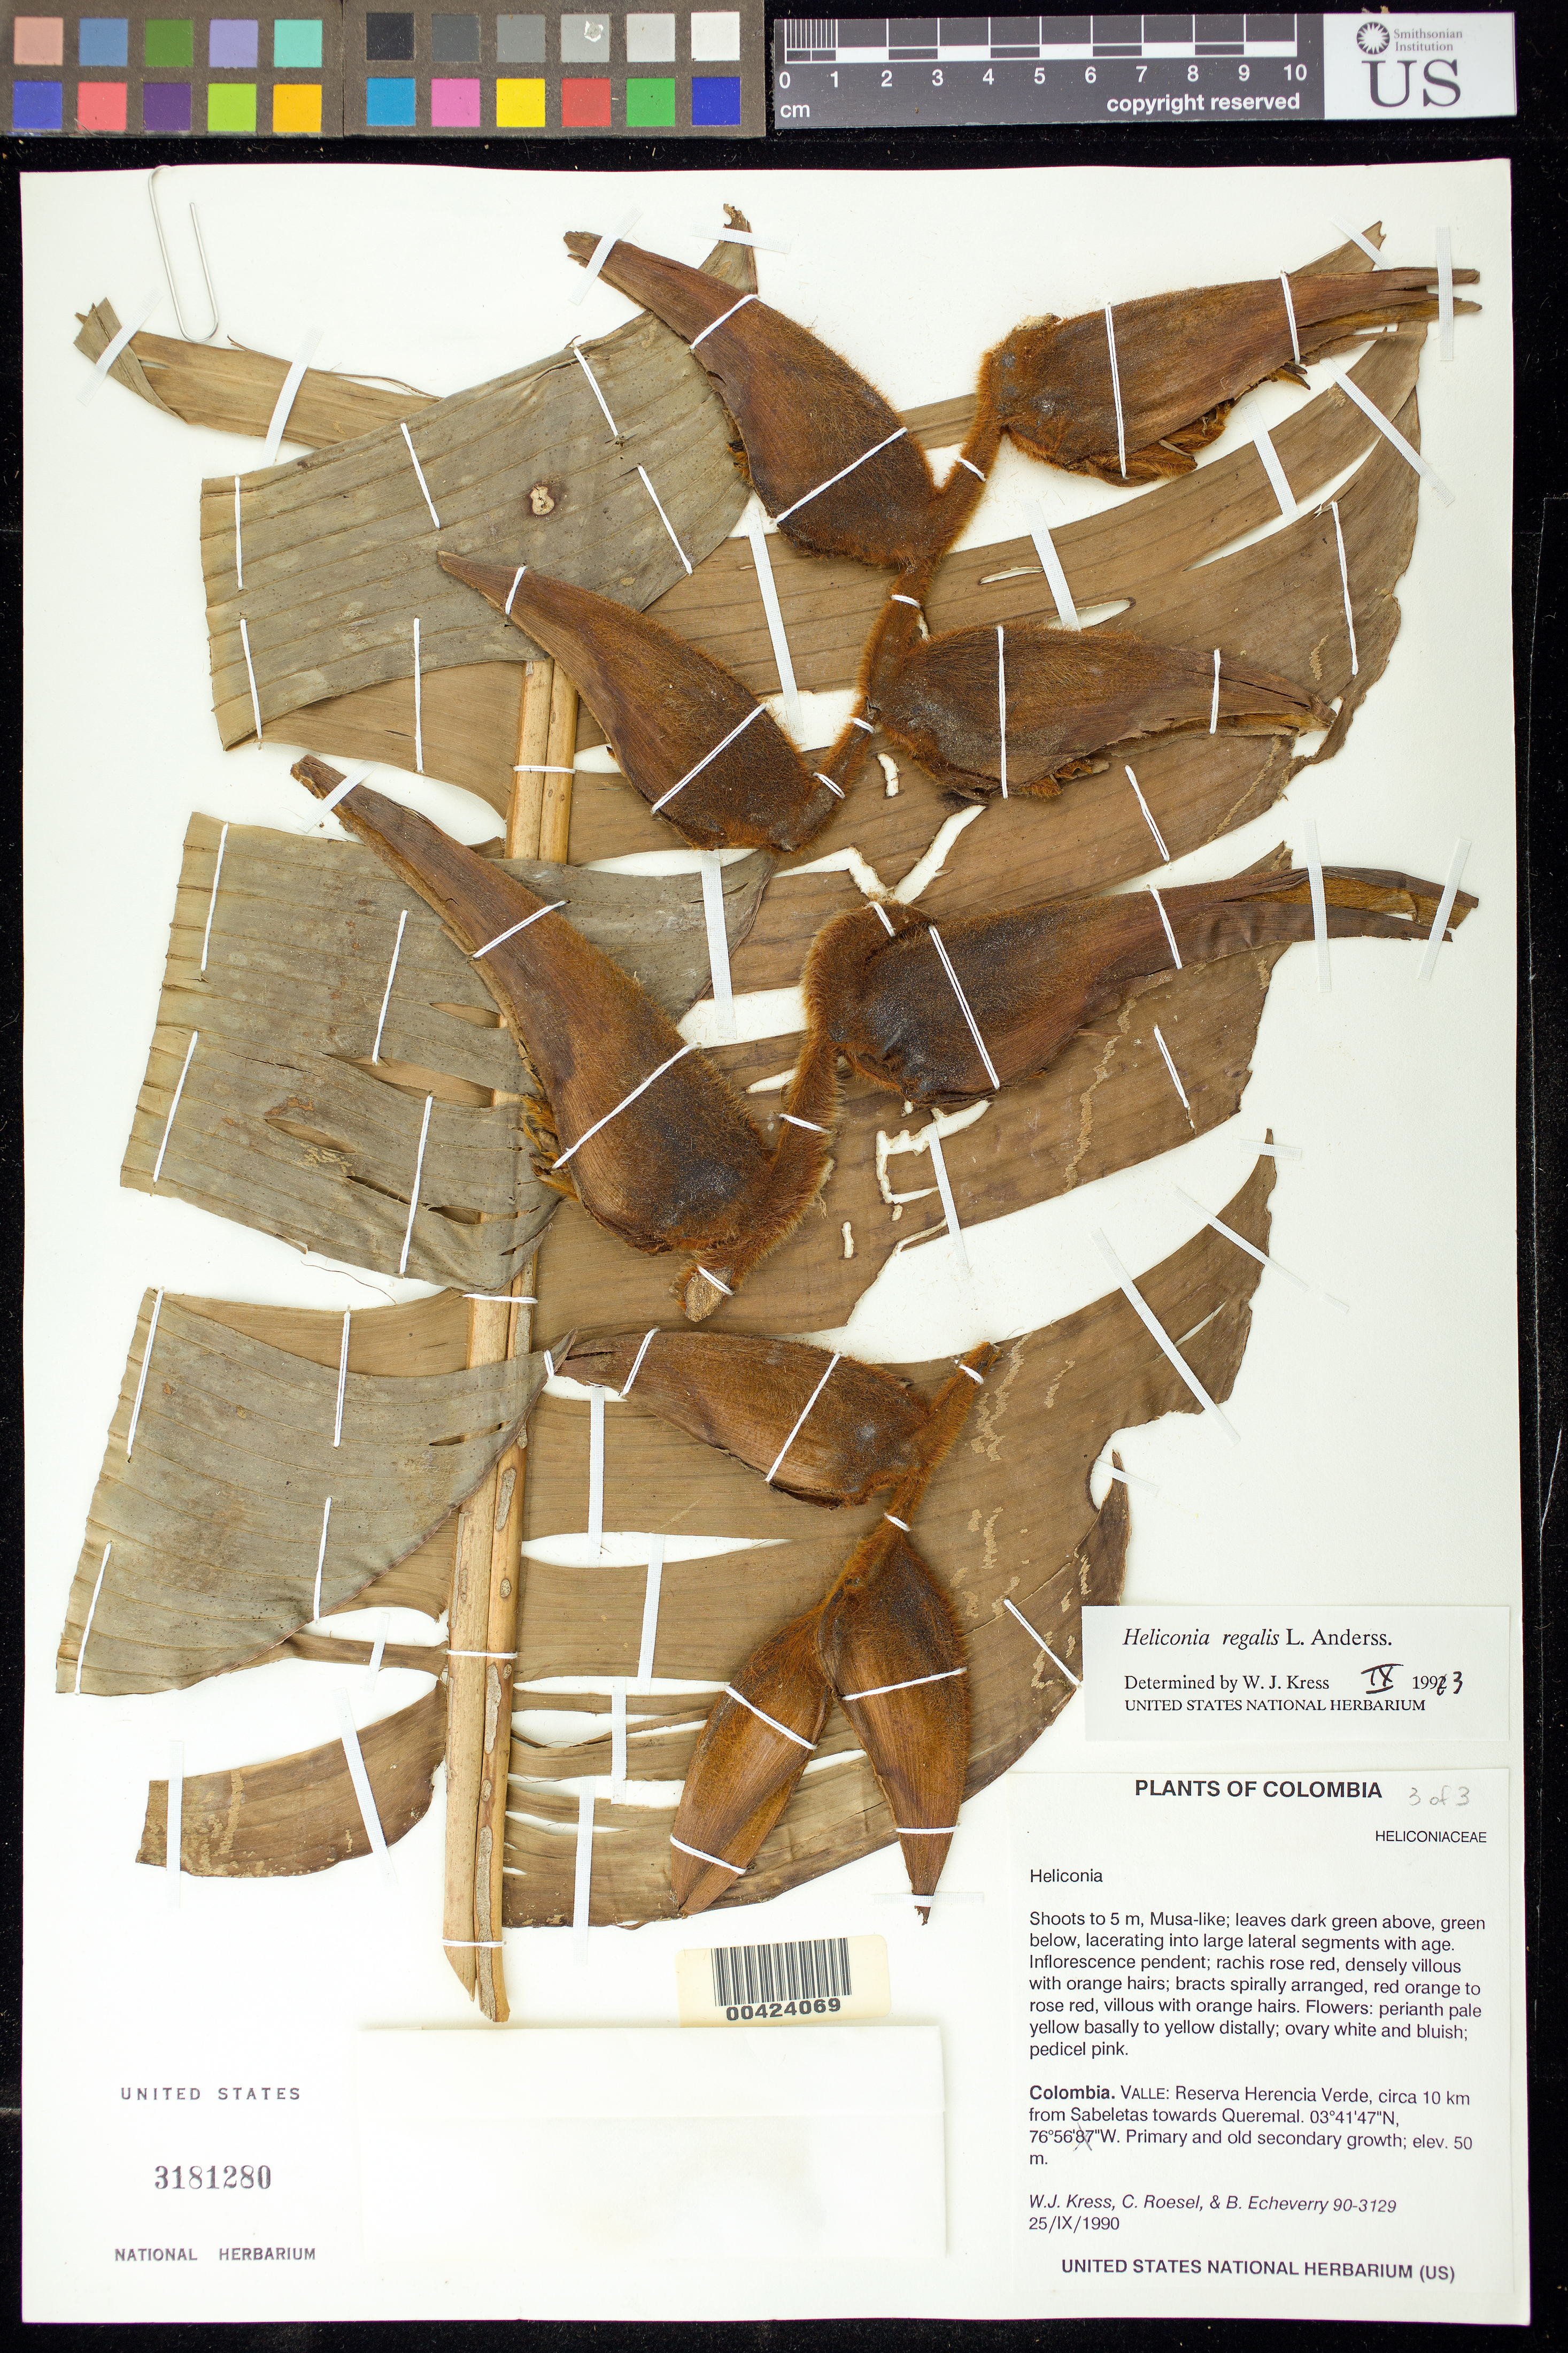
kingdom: Plantae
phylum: Tracheophyta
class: Liliopsida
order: Zingiberales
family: Heliconiaceae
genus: Heliconia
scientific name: Heliconia regalis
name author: L. Andersson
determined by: Kress, W. J., (US), Smithsonian Institution - National Museum of Natural History (UNITED STATES)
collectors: W. J. Kress, C. S. Roesel & B. Echeverry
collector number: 90-3129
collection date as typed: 25 Sep 1990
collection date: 1990-09-25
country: Colombia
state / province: Valle del Cauca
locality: Reserva Herencia Verde; circa 10 km from Sabeletas towards Queremal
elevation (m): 50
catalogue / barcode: US 3181280